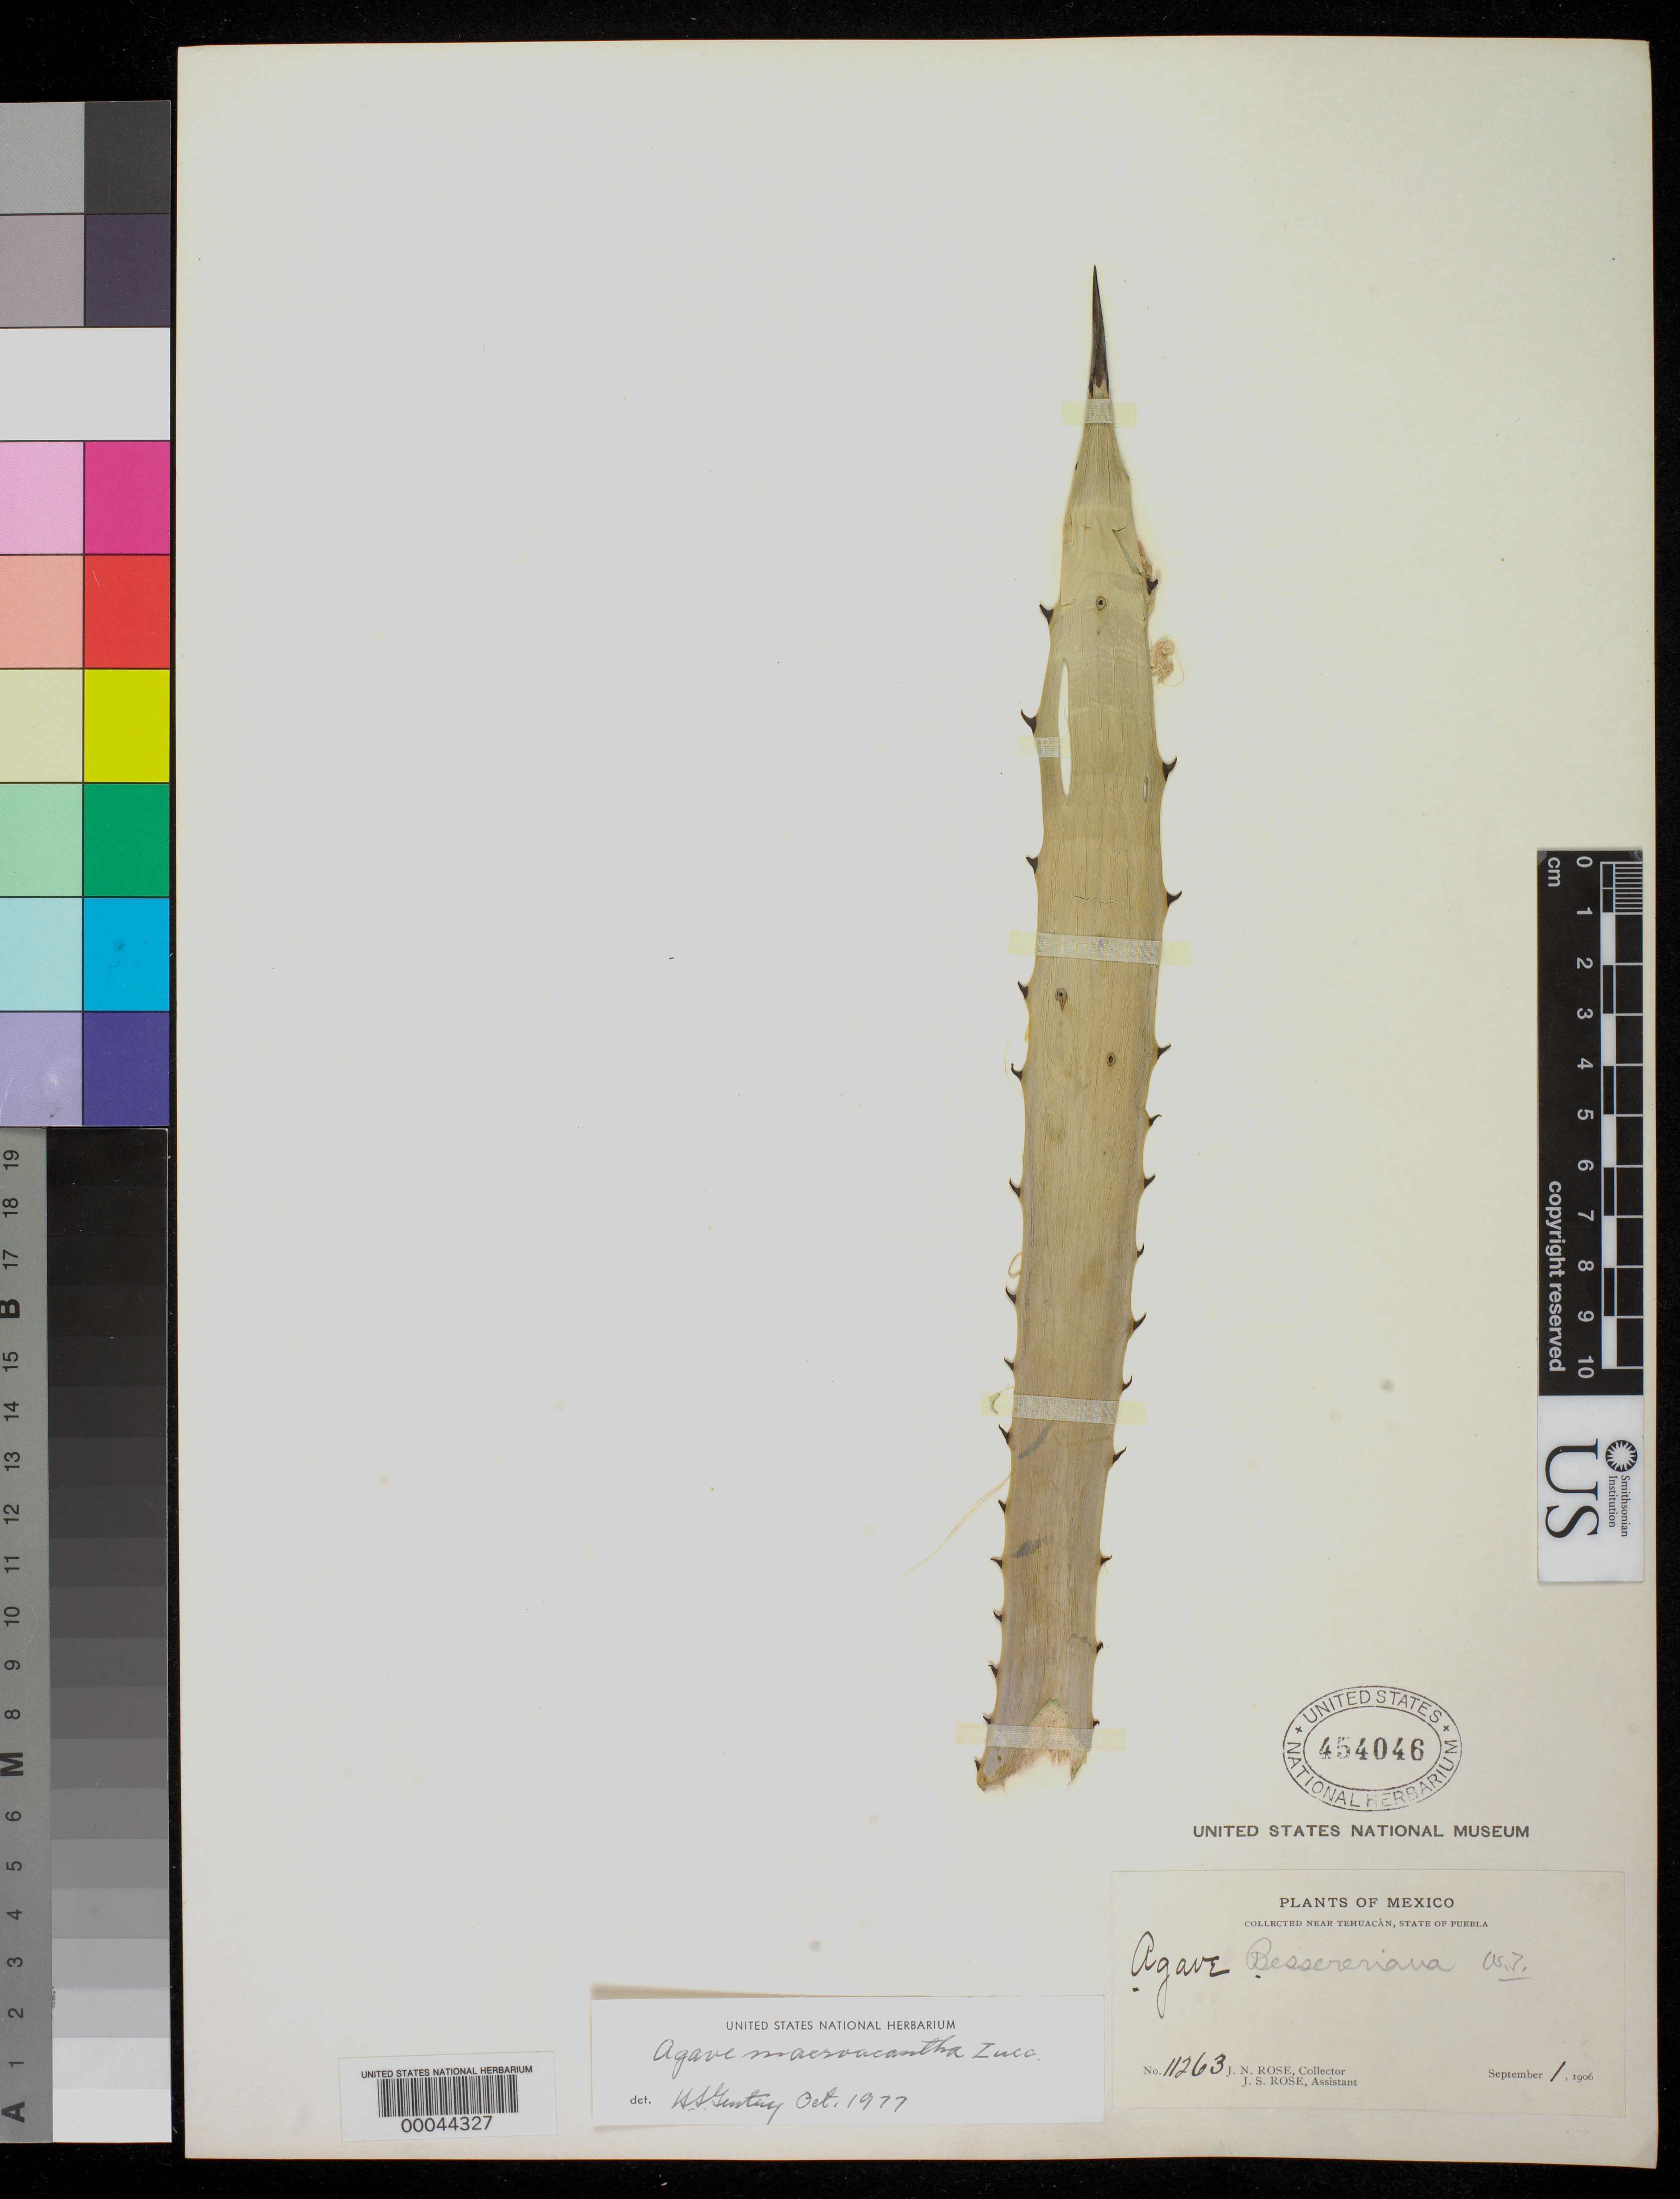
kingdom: Plantae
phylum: Tracheophyta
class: Liliopsida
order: Asparagales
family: Asparagaceae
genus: Agave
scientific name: Agave macroacantha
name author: Zucc.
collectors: J. N. Rose & J. S. Rose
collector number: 11263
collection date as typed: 01 Sep 1906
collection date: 1906-09-01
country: Mexico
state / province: Puebla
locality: Tehuacan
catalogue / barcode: US 454046